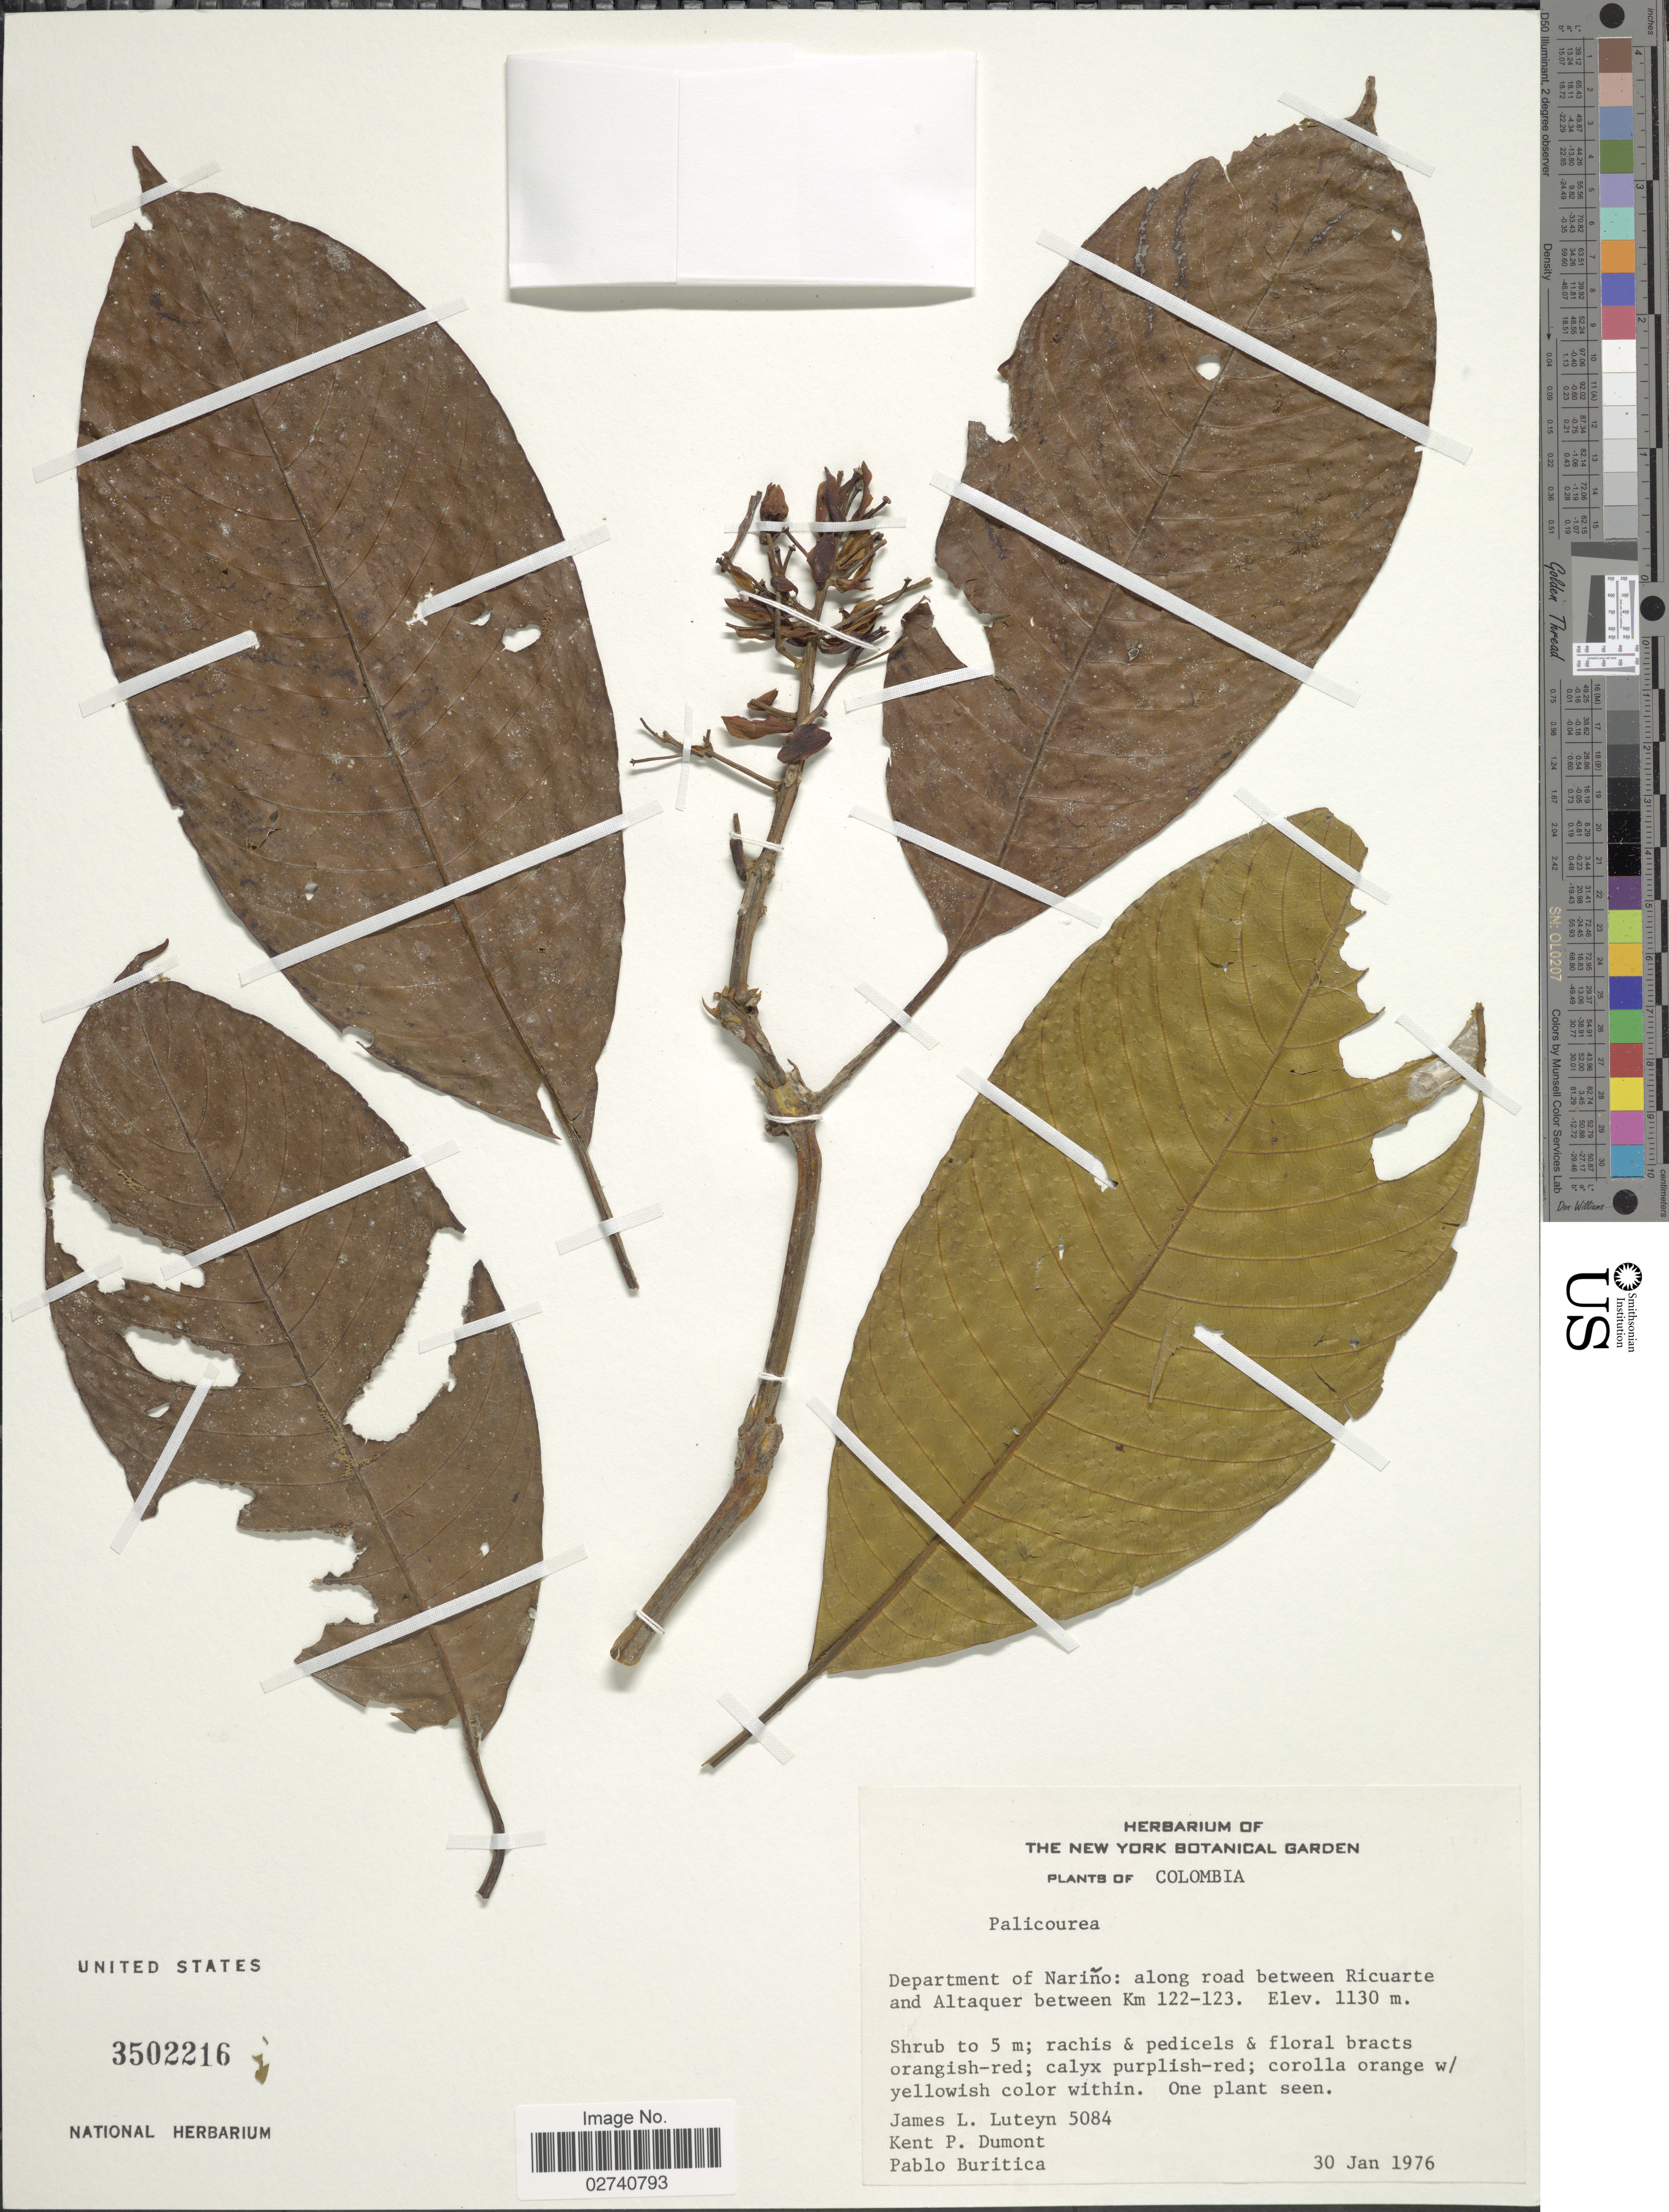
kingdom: Plantae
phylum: Tracheophyta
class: Magnoliopsida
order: Gentianales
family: Rubiaceae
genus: Palicourea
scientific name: Palicourea sp.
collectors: J. L. Luteyn, K. P. Dumont & P. Buritica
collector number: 5084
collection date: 1976-01-30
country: Colombia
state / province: Nariño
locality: Along road between Ricuarte and Altaquer between Km 122-123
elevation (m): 1130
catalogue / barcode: US 3502216